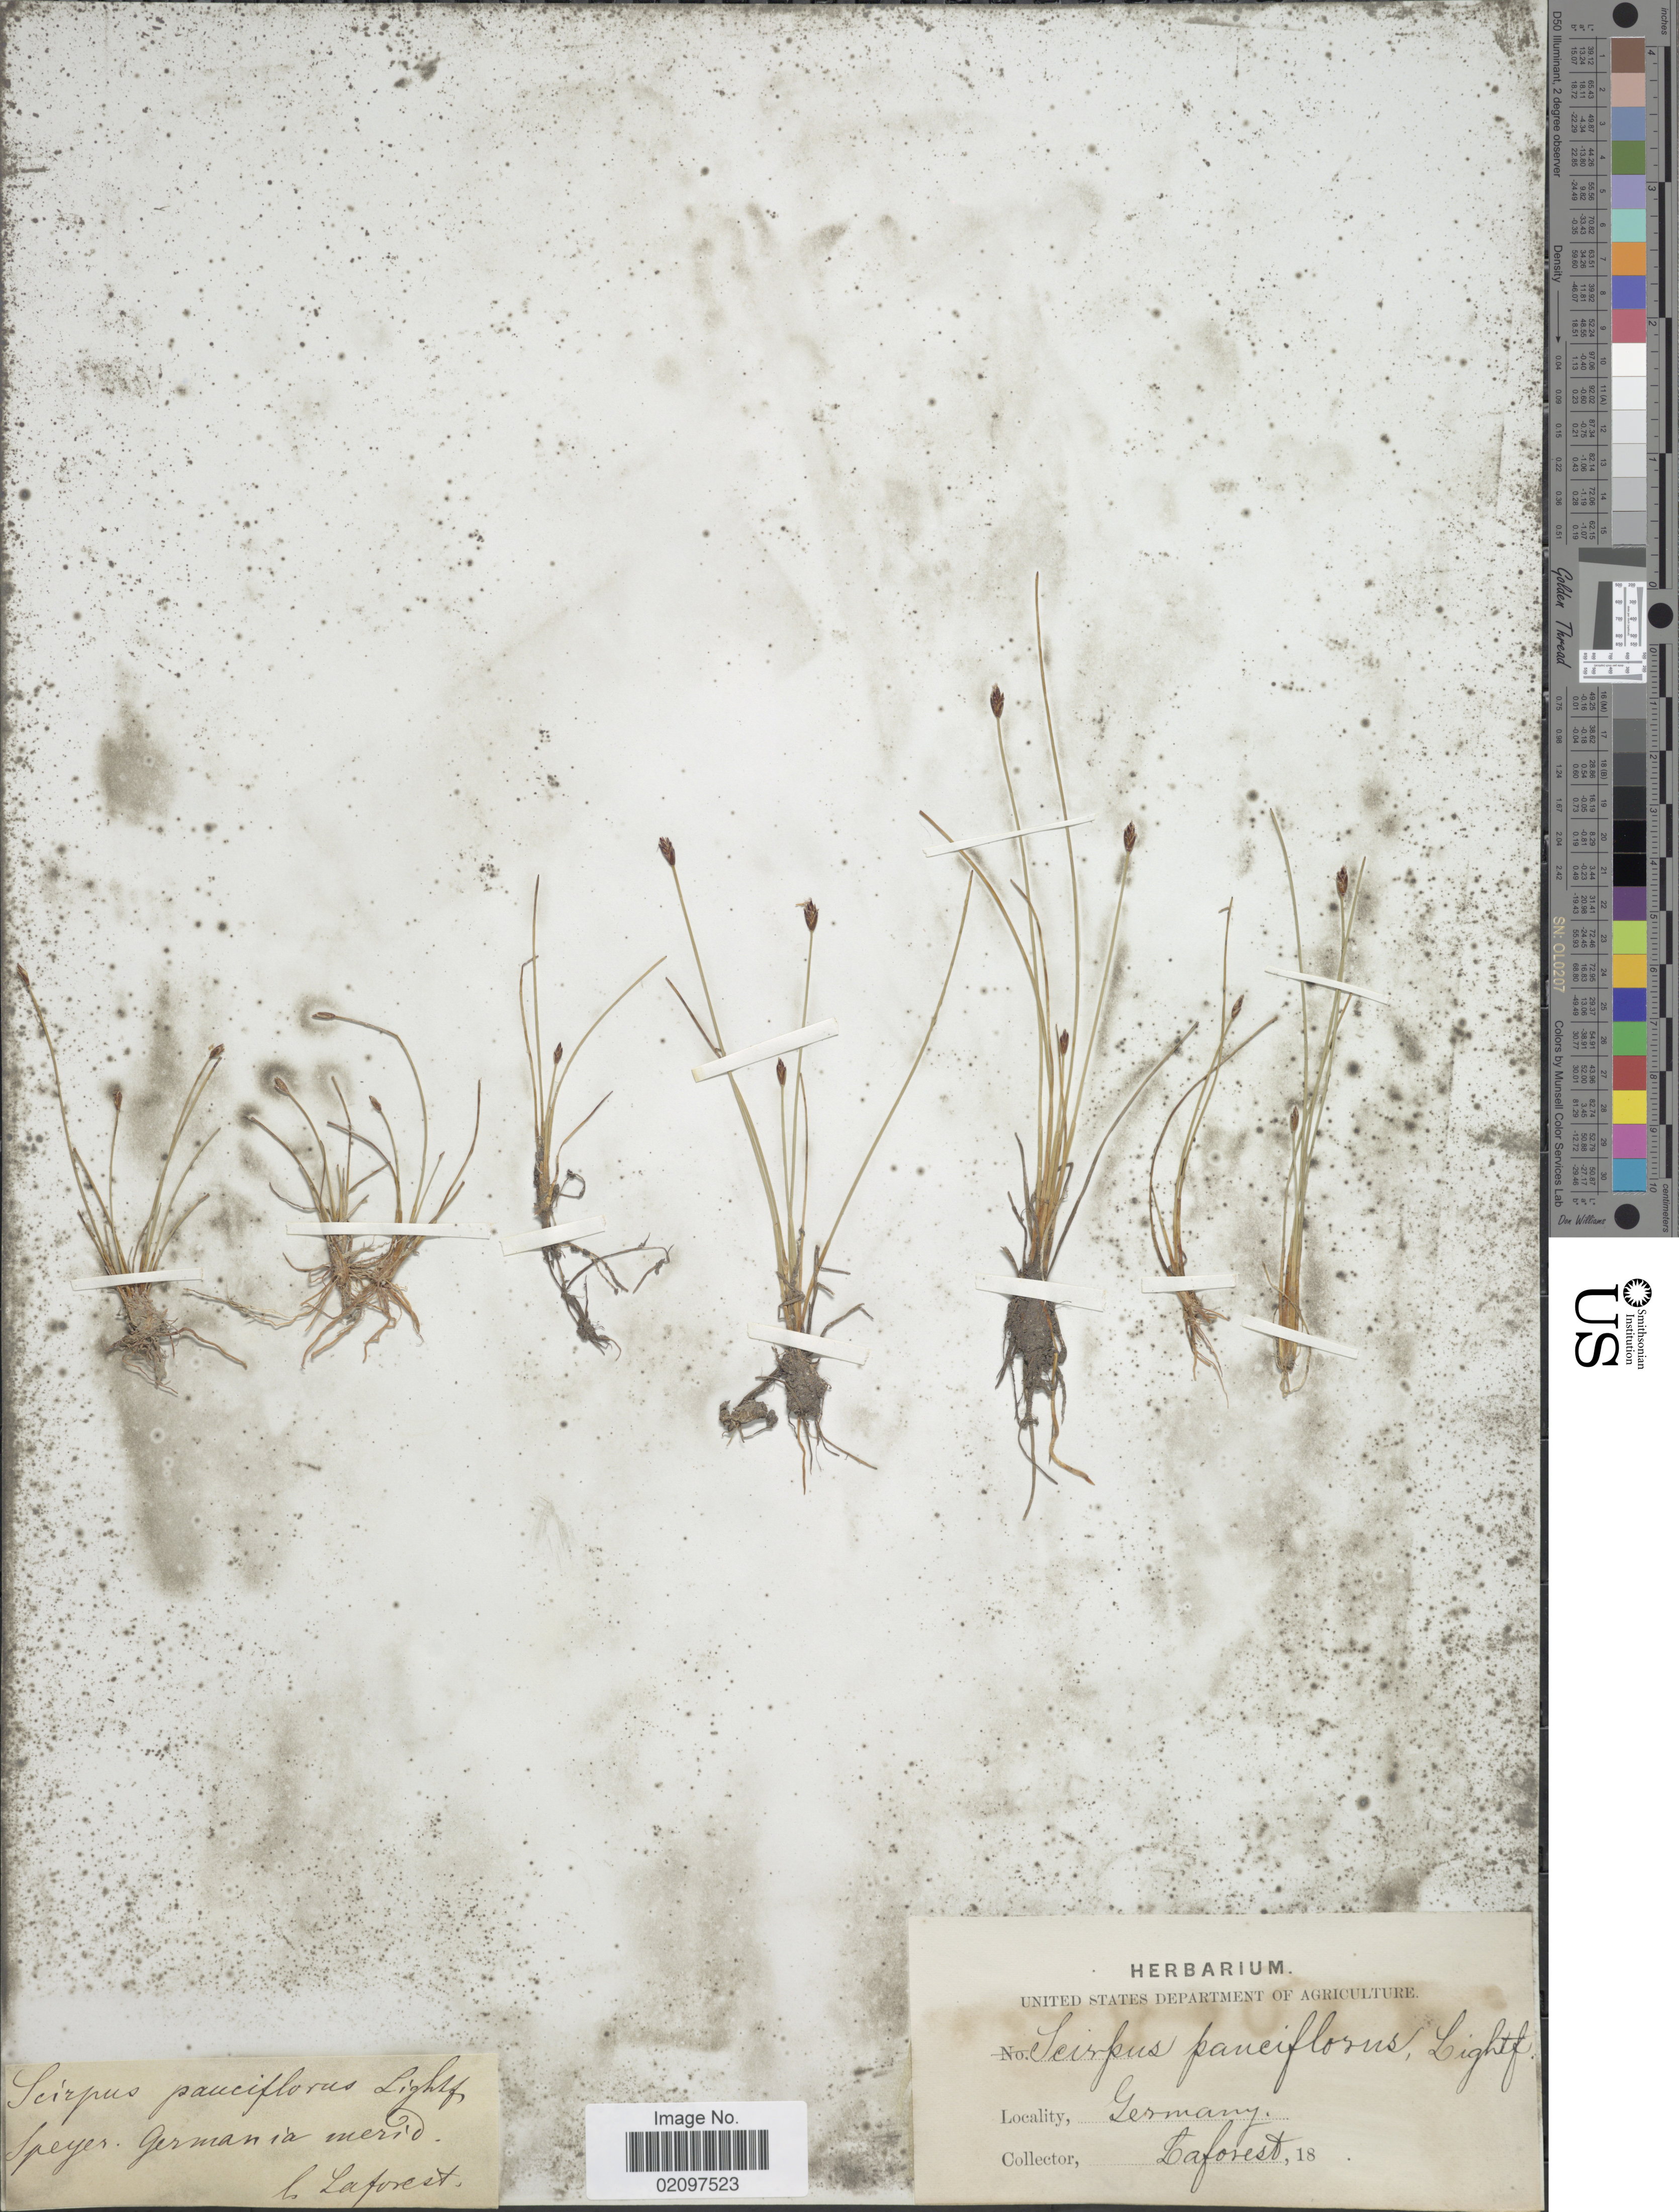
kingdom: Plantae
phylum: Tracheophyta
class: Liliopsida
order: Poales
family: Cyperaceae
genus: Eleocharis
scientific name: Eleocharis quinqueflora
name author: (Hartmann) O. Schwarz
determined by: Strong, Mark T., (BOT), Smithsonian Institution - National Museum of Natural History (UNITED STATES)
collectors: Laforest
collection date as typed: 18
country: Germany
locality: Germania merid